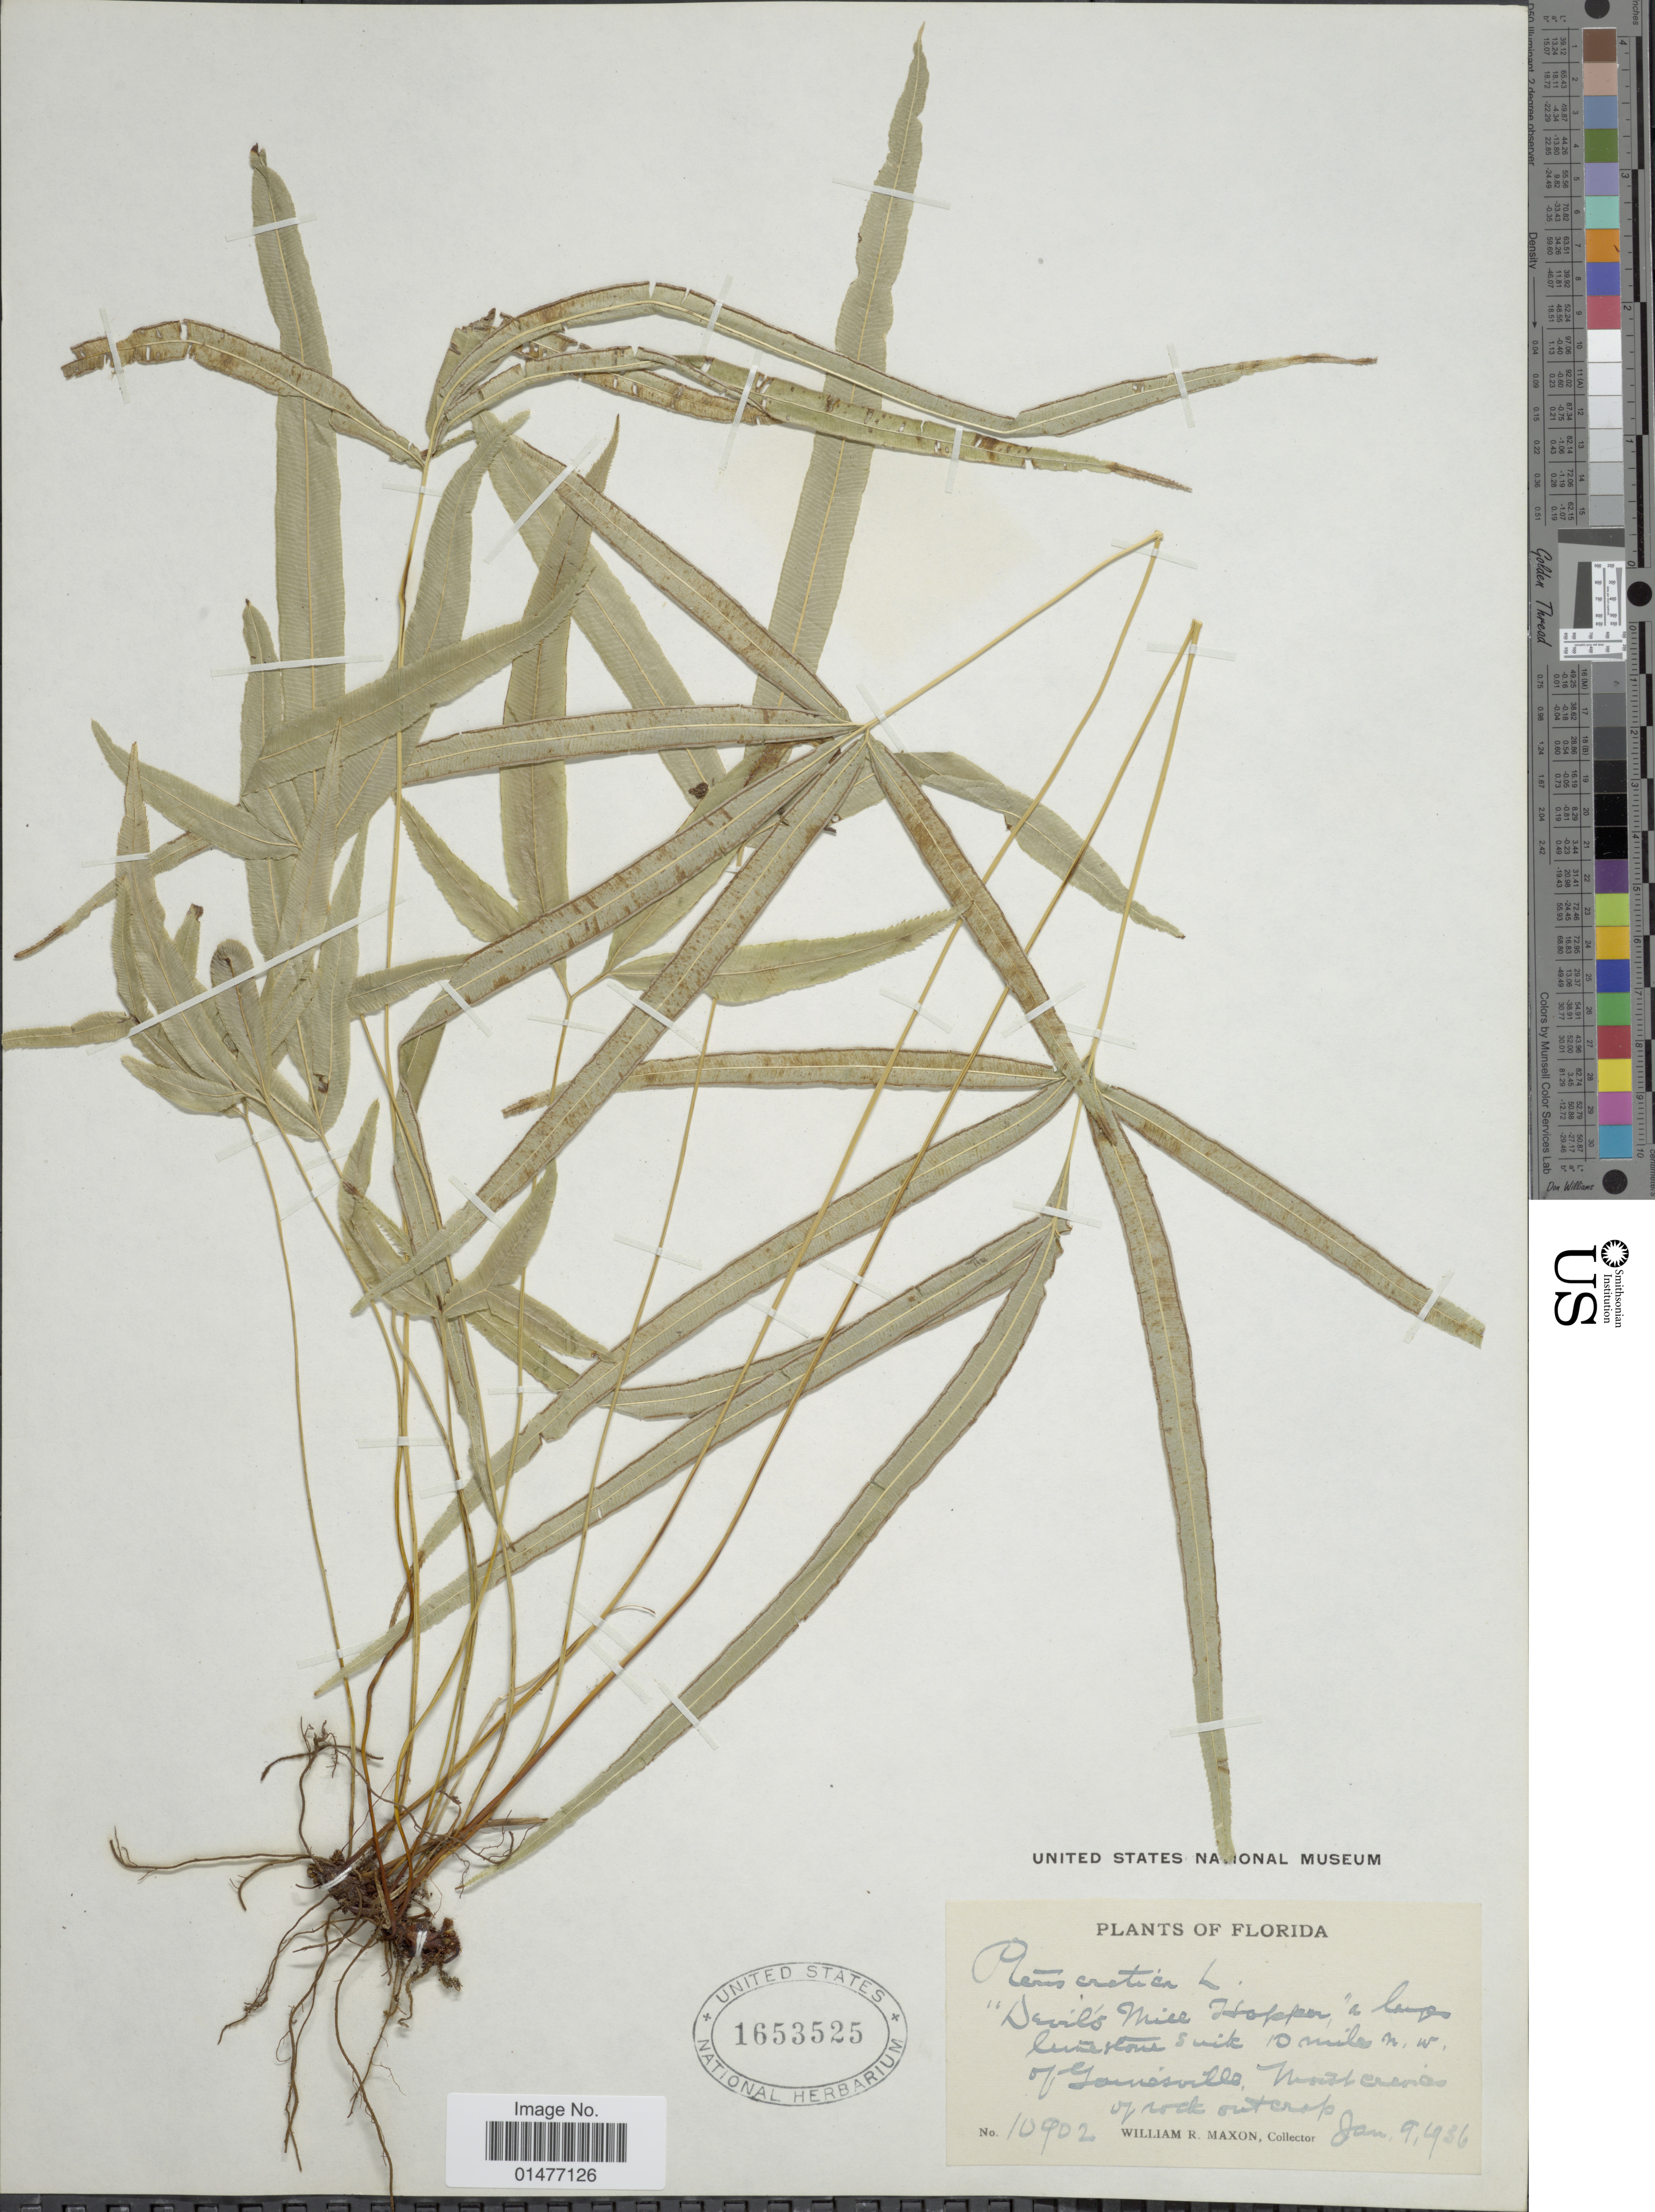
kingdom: Plantae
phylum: Tracheophyta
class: Polypodiopsida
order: Polypodiales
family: Pteridaceae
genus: Pteris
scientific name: Pteris cretica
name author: L.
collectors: W. R. Maxon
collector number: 10902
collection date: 1936-01-09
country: United States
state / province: Florida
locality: Devils Millhopper. along limestone, 10 miles NW of Gainsville, moist crevices of rock outcrop.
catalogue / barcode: US 1653525